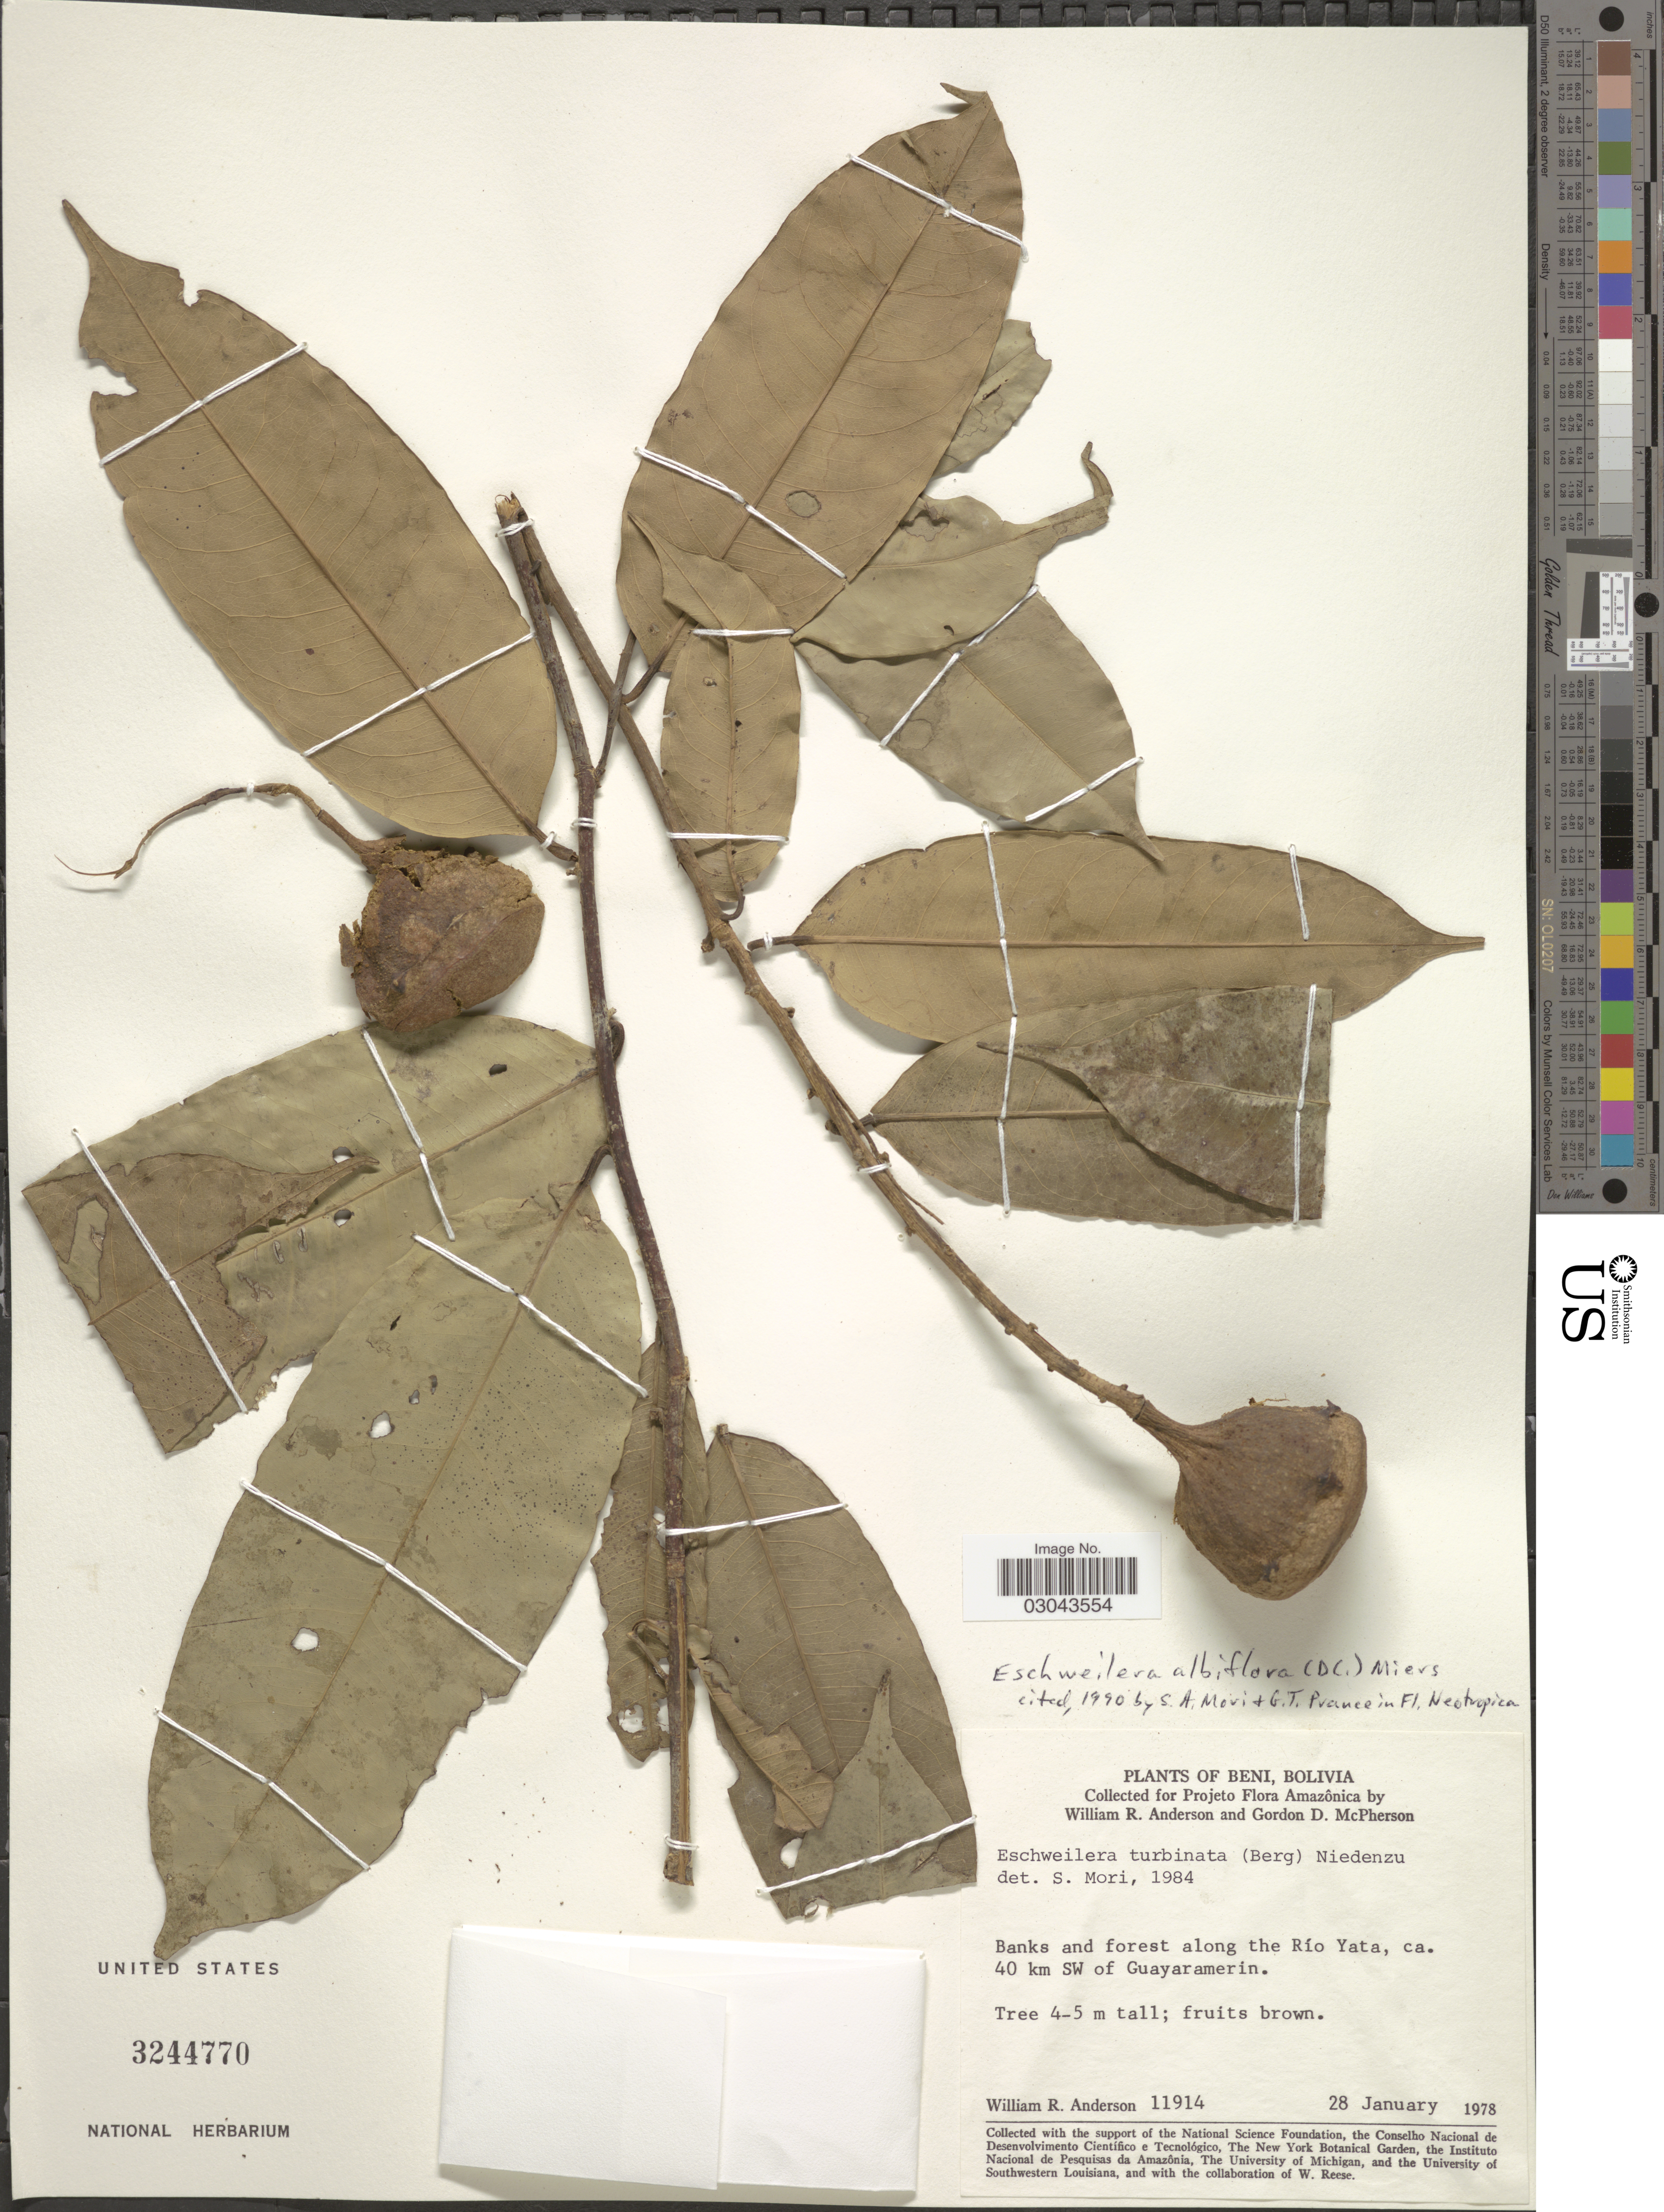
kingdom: Plantae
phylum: Tracheophyta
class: Magnoliopsida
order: Ericales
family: Lecythidaceae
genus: Eschweilera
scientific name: Eschweilera albiflora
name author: (DC.) Miers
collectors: W. R. Anderson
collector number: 11914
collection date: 1978-01-28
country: Bolivia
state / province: Beni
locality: Banks and forest along the Río Yata, ca. 40 km SW of Guayaramerin.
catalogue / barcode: US 3244770